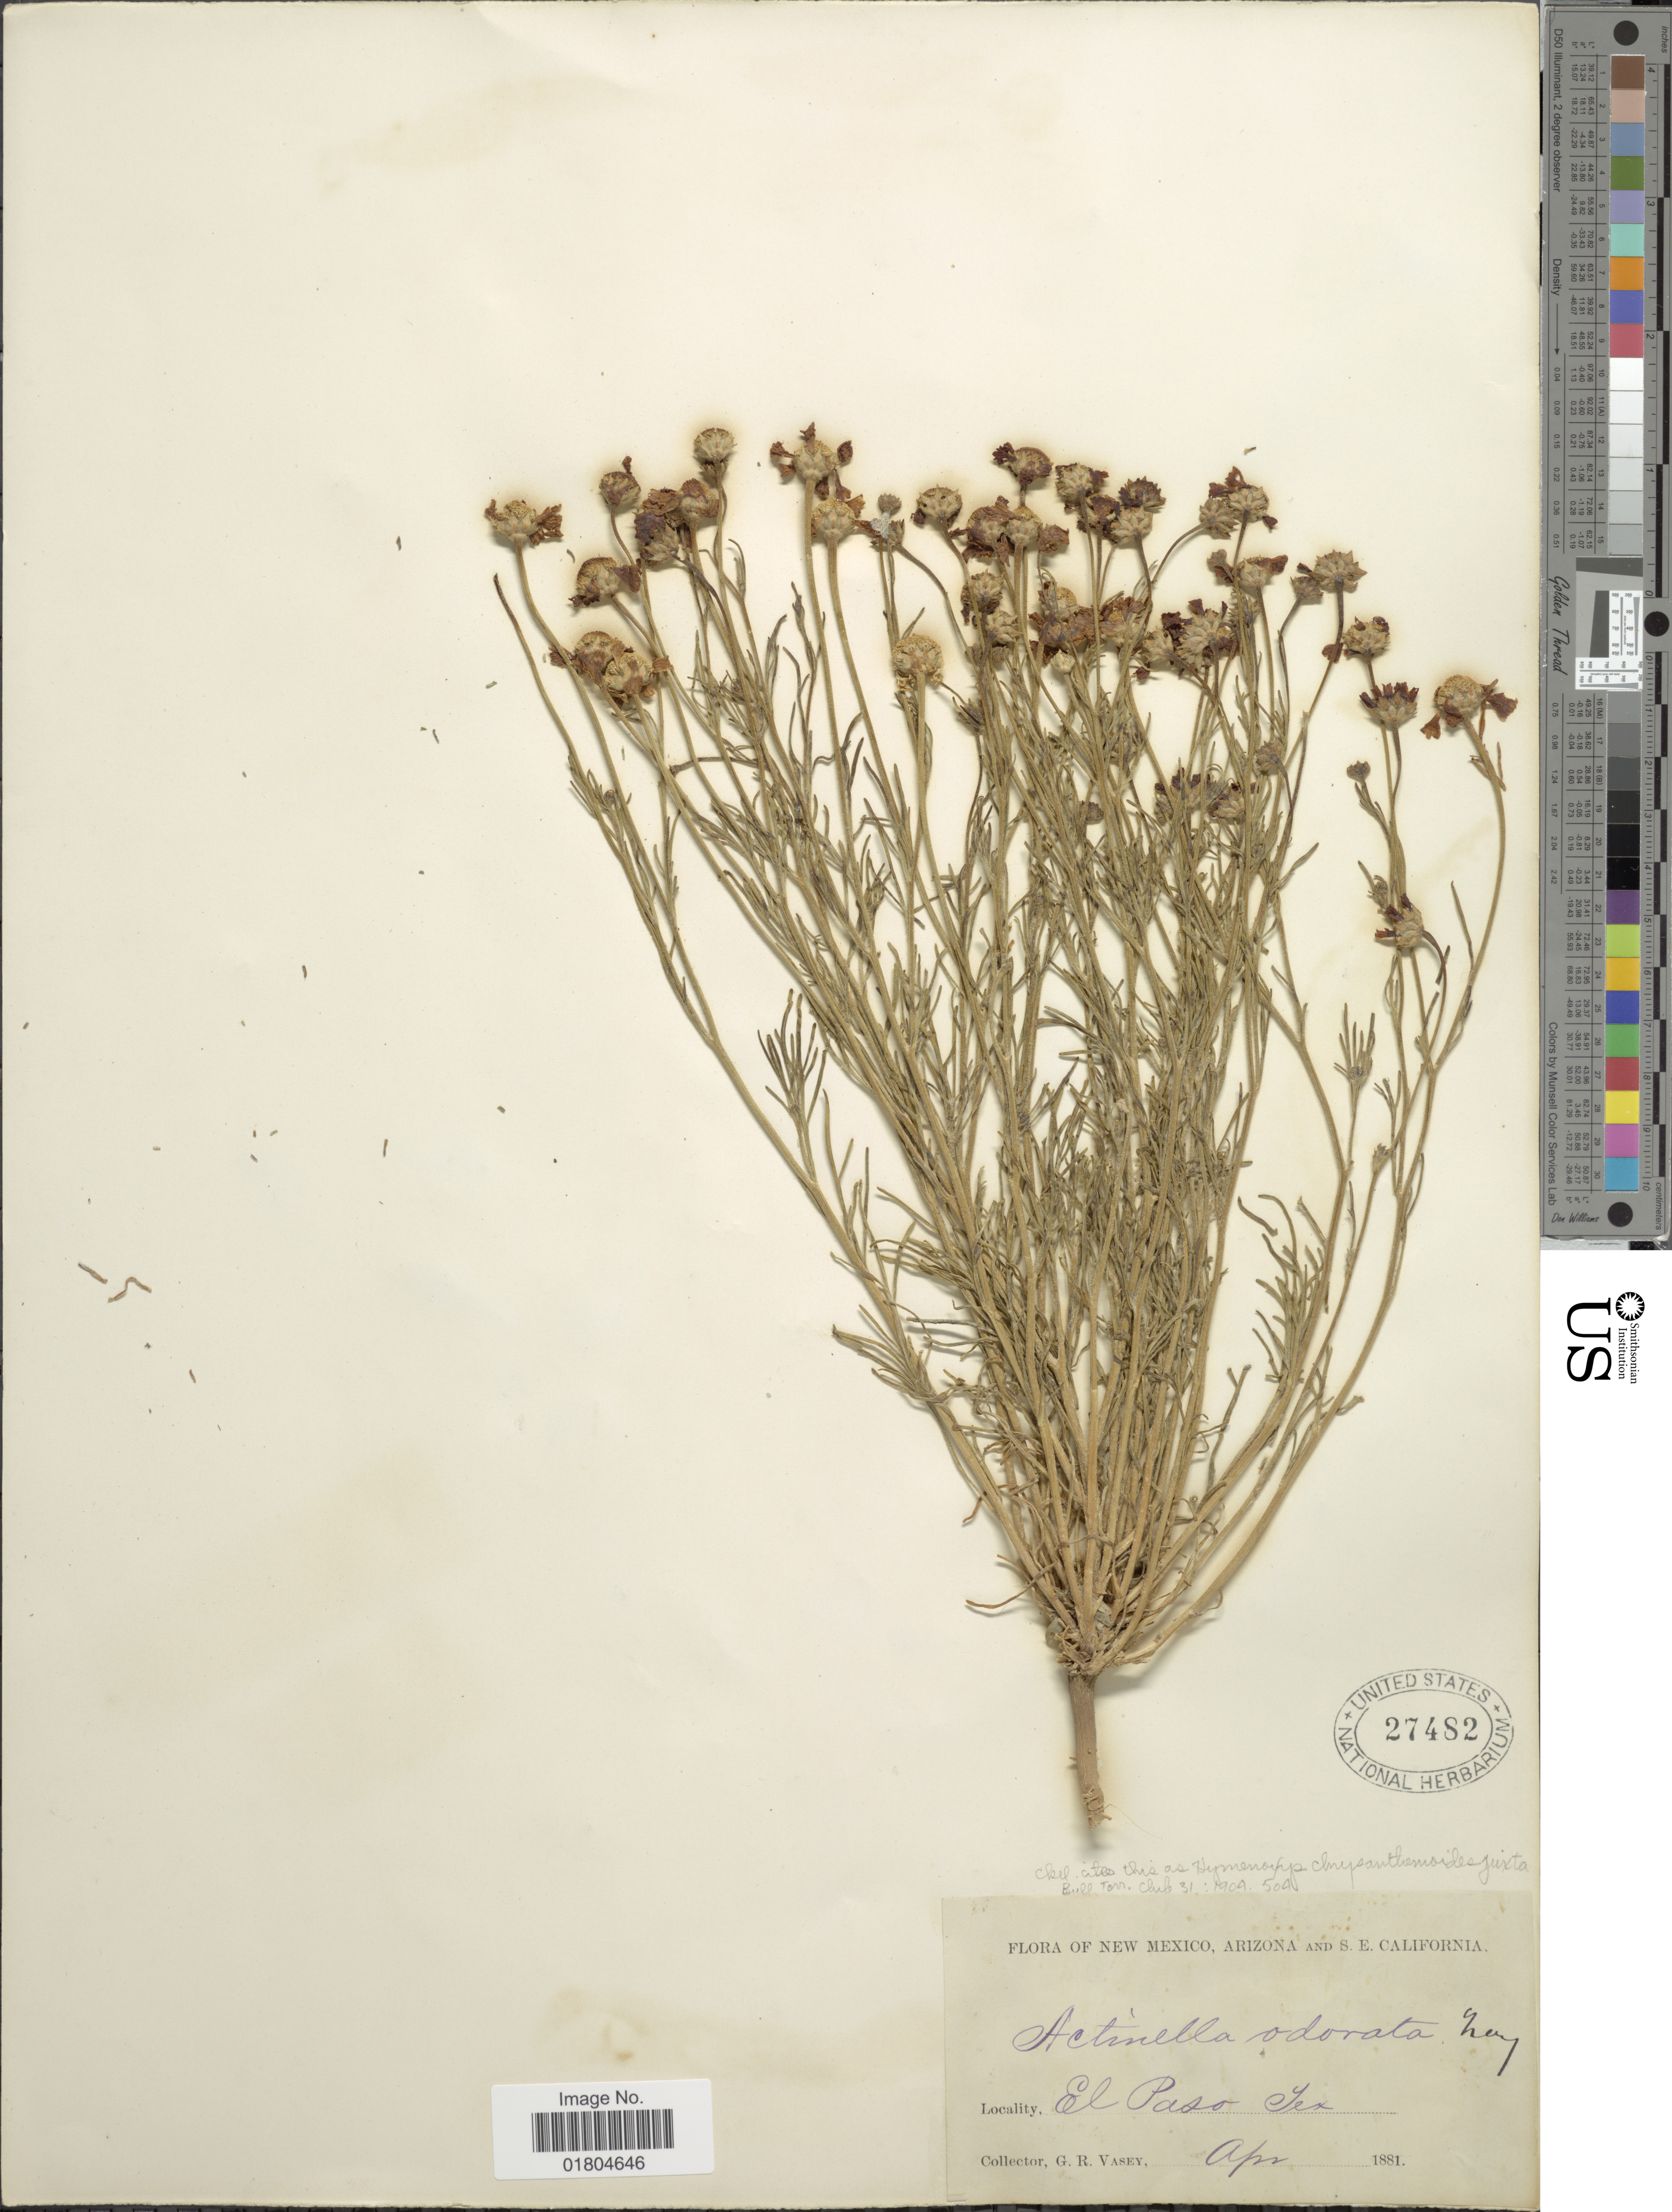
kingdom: Plantae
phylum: Tracheophyta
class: Magnoliopsida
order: Asterales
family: Asteraceae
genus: Hymenoxys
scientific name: Hymenoxys odorata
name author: DC.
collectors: G. R. Vasey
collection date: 1881-04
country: United States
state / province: Texas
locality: El Paso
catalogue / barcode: US 27482